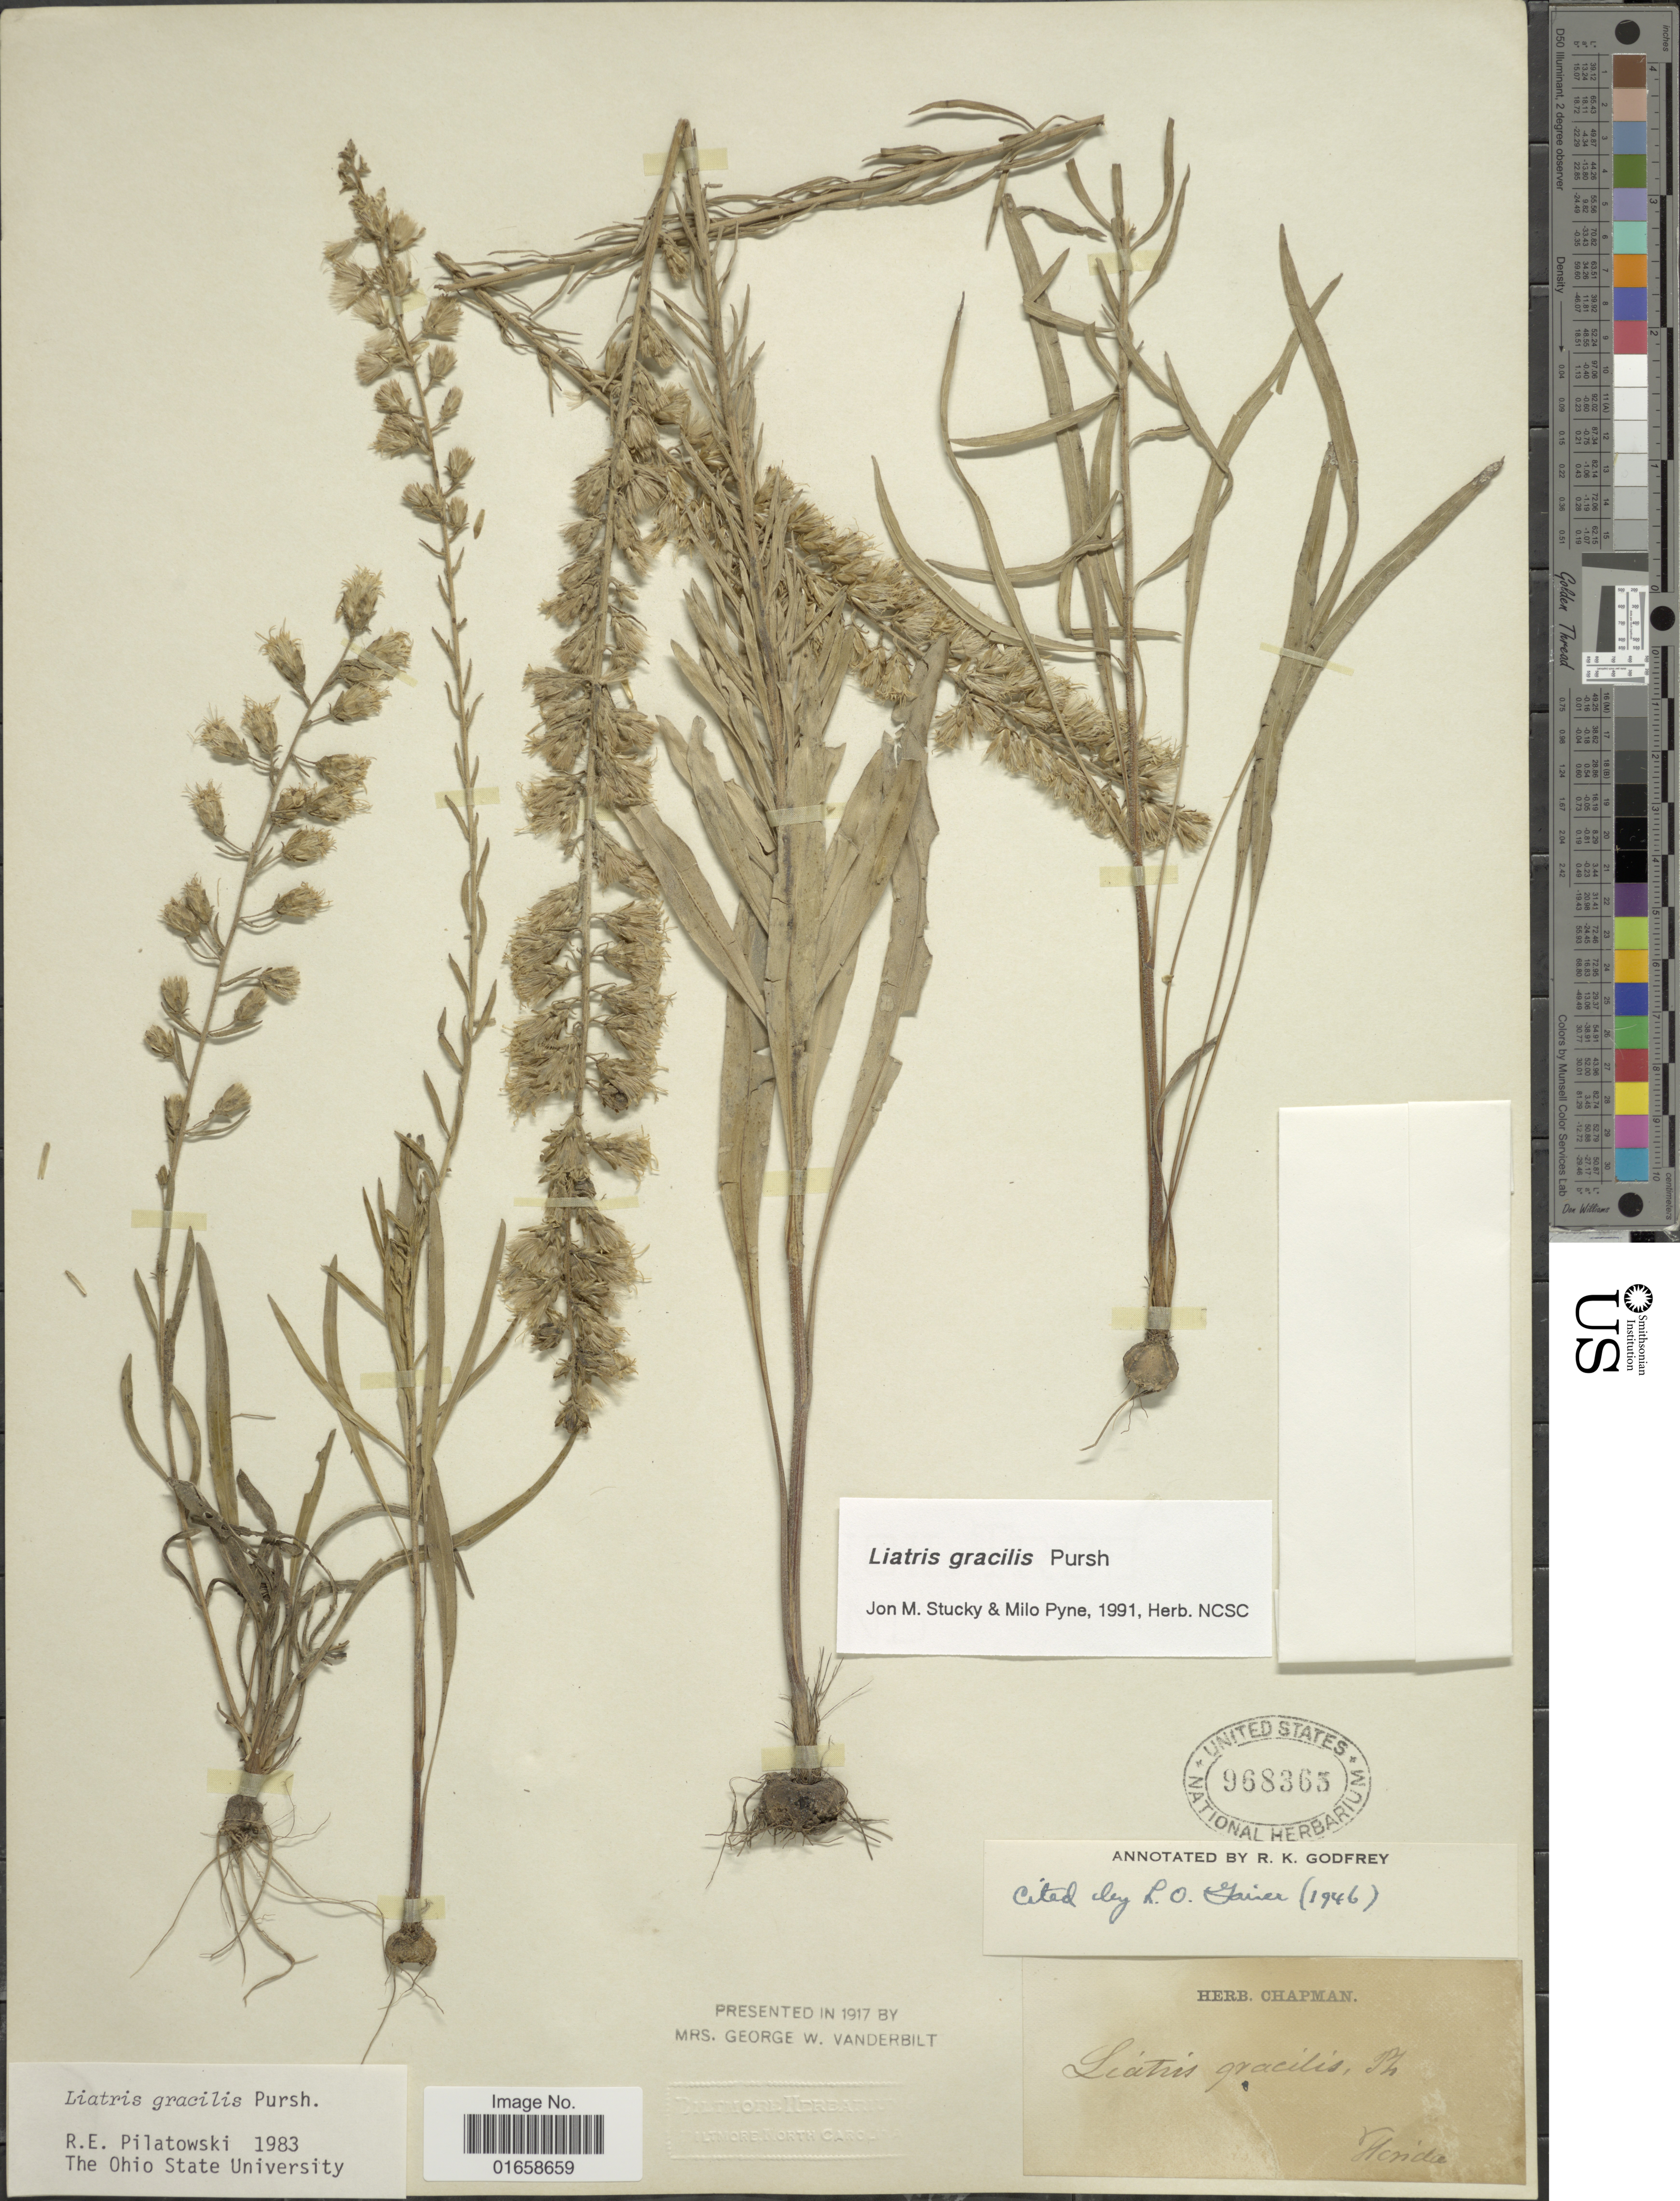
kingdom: Plantae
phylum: Tracheophyta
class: Magnoliopsida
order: Asterales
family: Asteraceae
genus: Liatris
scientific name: Liatris gracilis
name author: Pursh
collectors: ex herb. Chapman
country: United States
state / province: Florida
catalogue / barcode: US 968363